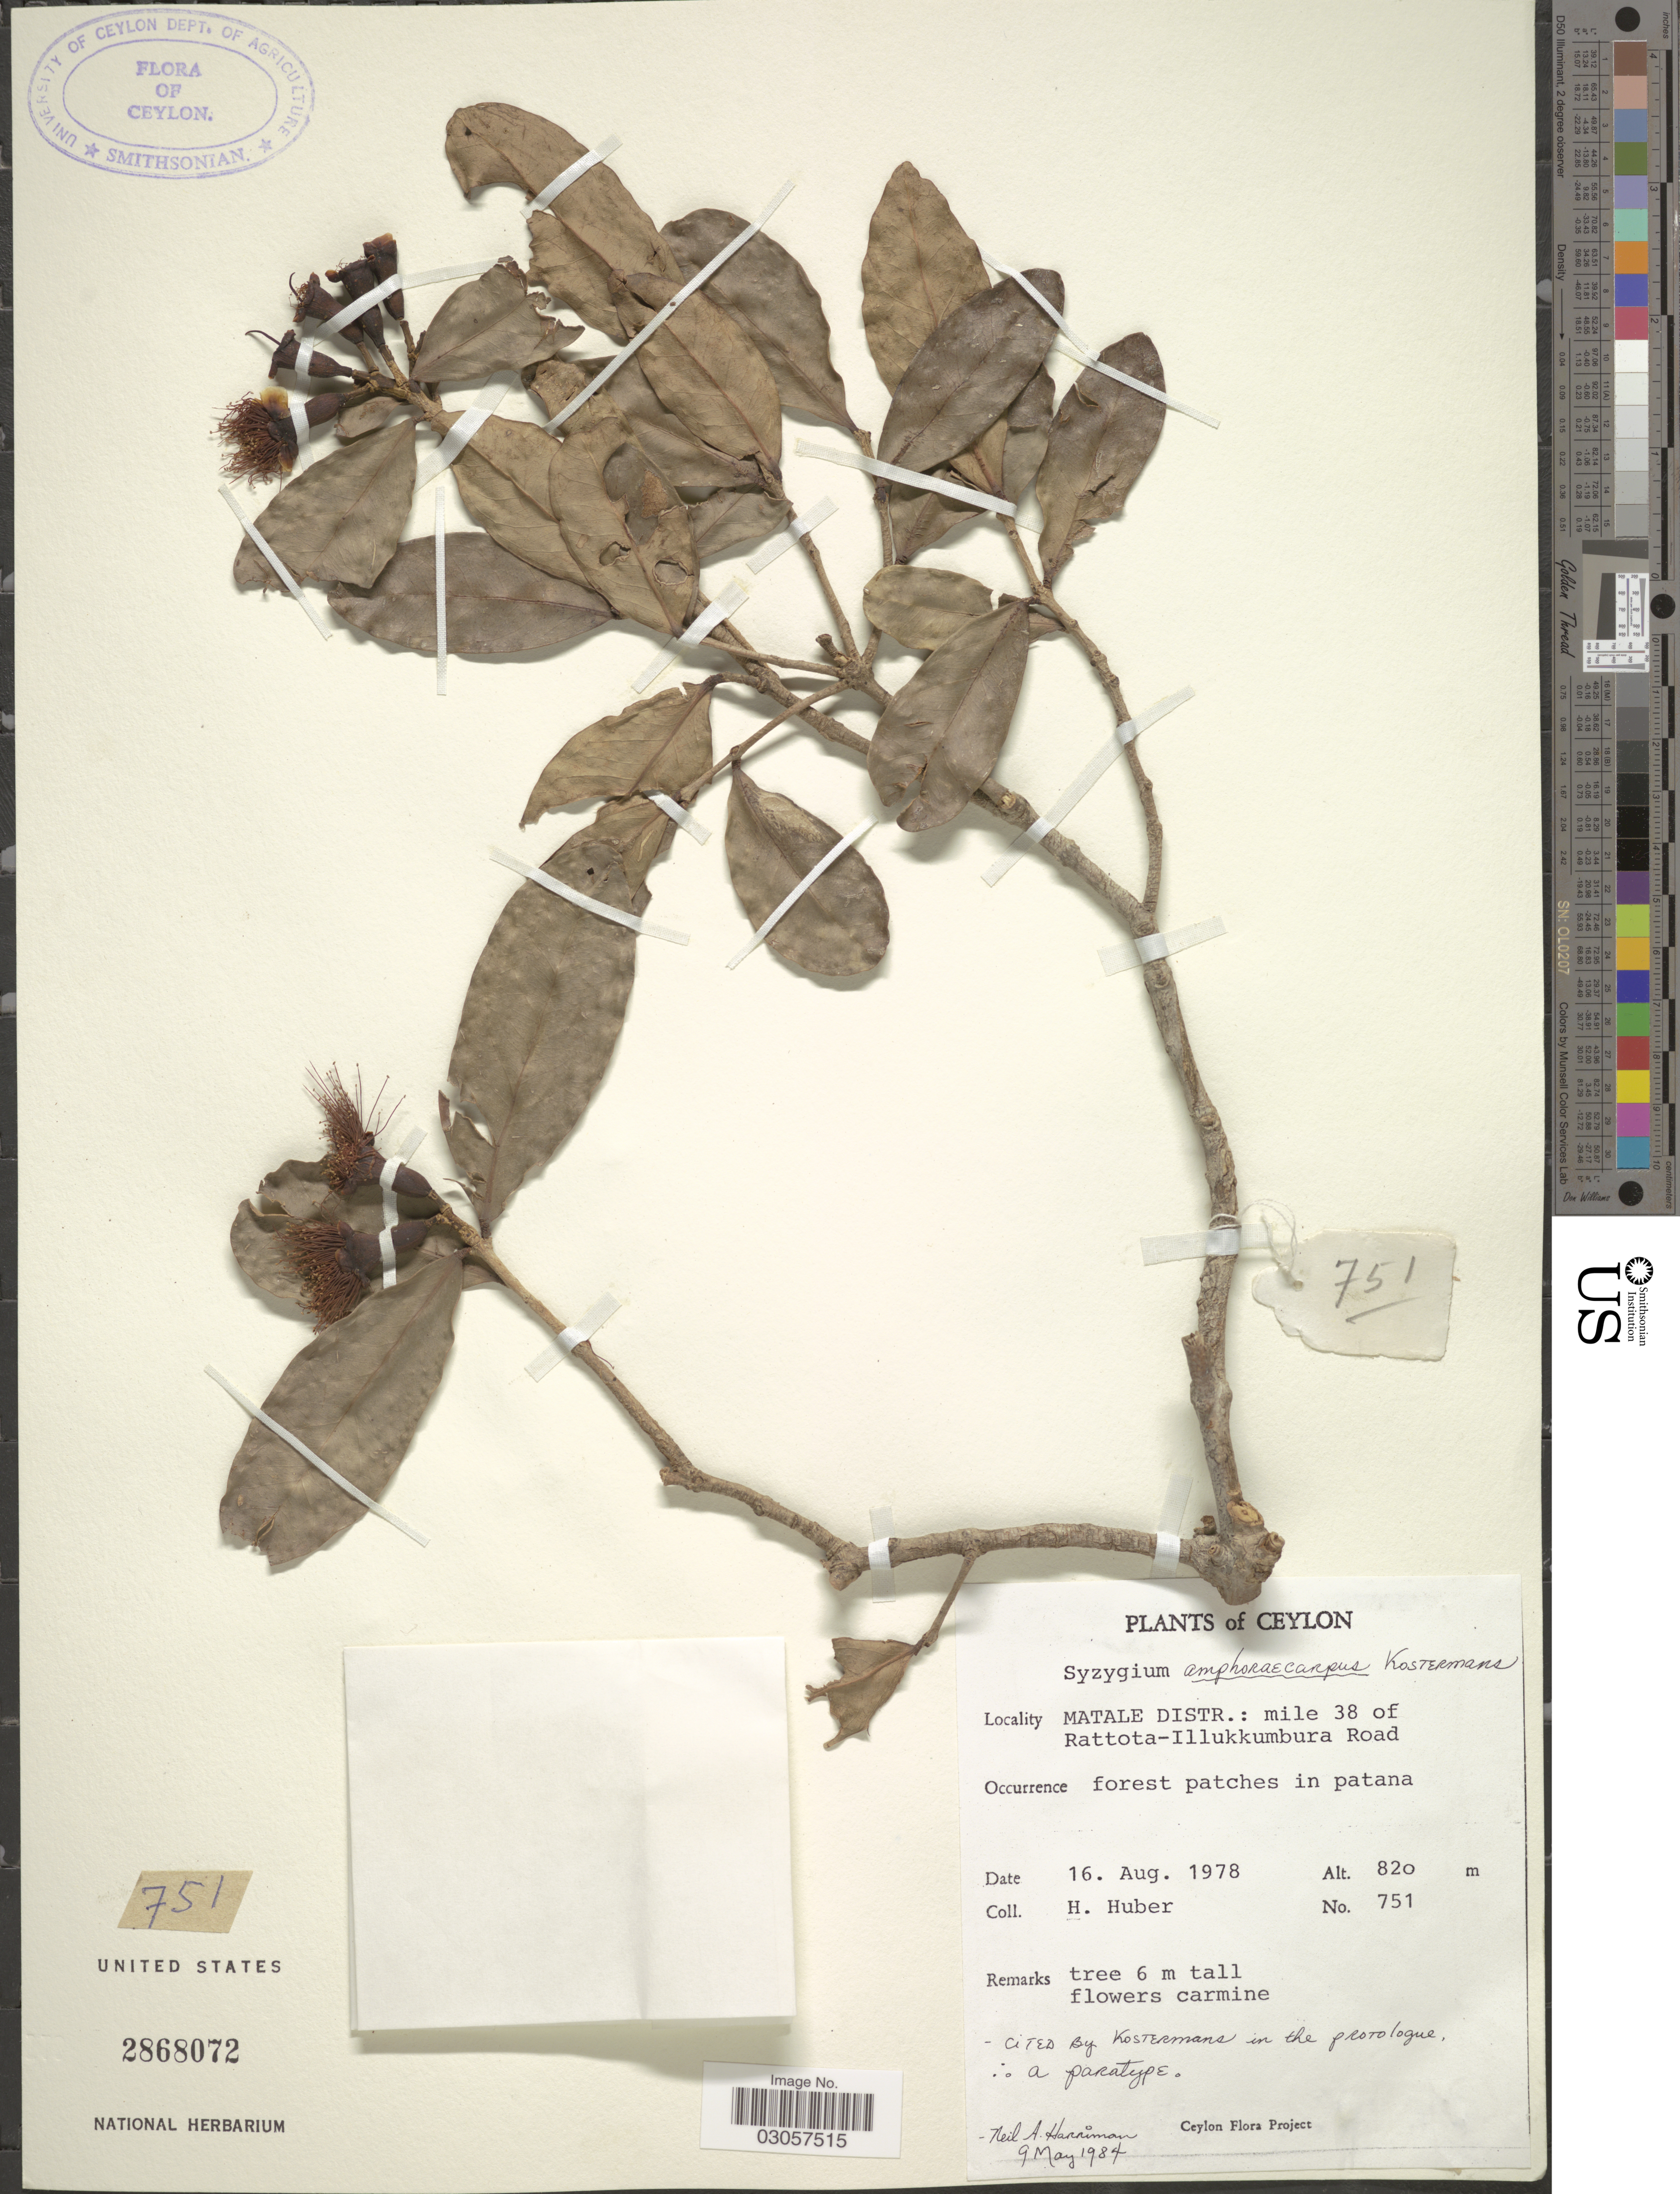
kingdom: Plantae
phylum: Tracheophyta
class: Magnoliopsida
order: Myrtales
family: Myrtaceae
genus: Syzygium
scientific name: Syzygium amphoraecarpus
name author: Kosterm.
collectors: H. Huber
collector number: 751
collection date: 1978-08-16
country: Sri Lanka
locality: Ceylon, Matale Distr.: mile 38 of Rattota-Illukkumbura Road.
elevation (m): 820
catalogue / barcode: US 2868072